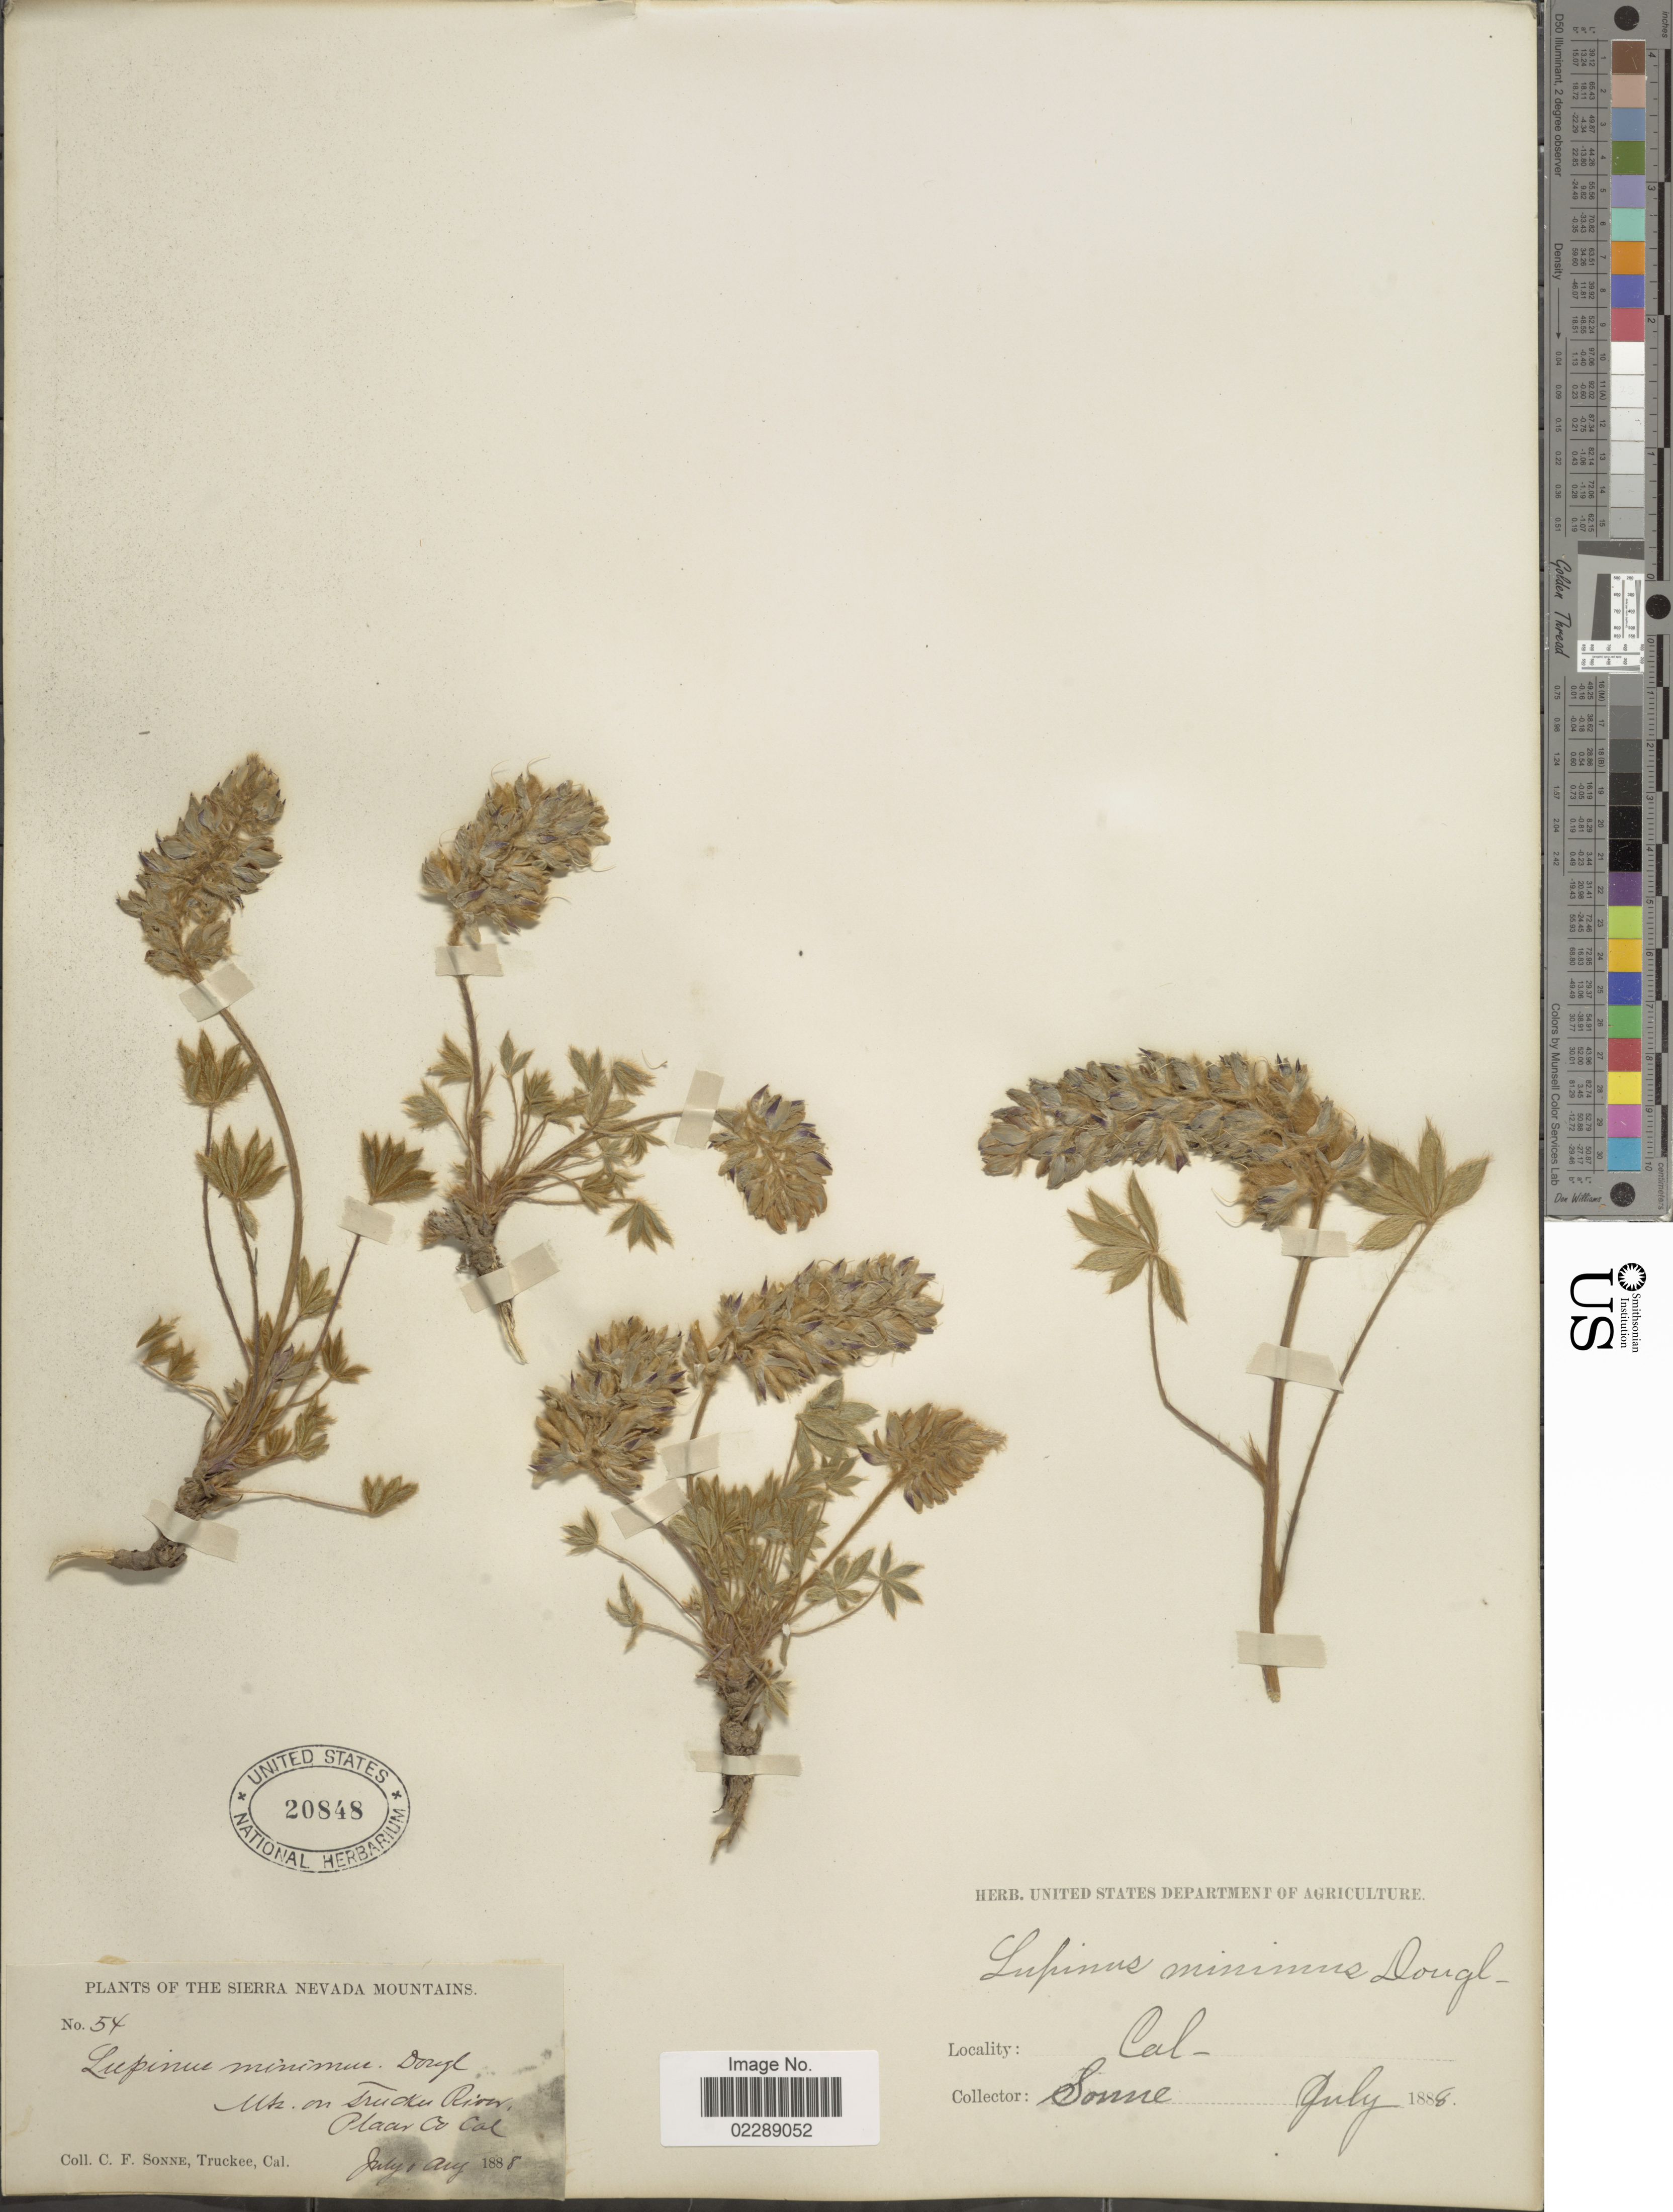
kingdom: Plantae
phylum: Tracheophyta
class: Magnoliopsida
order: Fabales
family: Fabaceae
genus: Lupinus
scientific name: Lupinus sellulus var. lobbii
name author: (A. Gray ex S. Watson) B.J. Cox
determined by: Strong, Mark T., (BOT), Smithsonian Institution - National Museum of Natural History (UNITED STATES)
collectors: C. Sonne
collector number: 54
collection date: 1888-07-01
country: United States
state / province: California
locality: Mts. on Trucker River, Plaar Co., Cal.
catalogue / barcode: US 20848